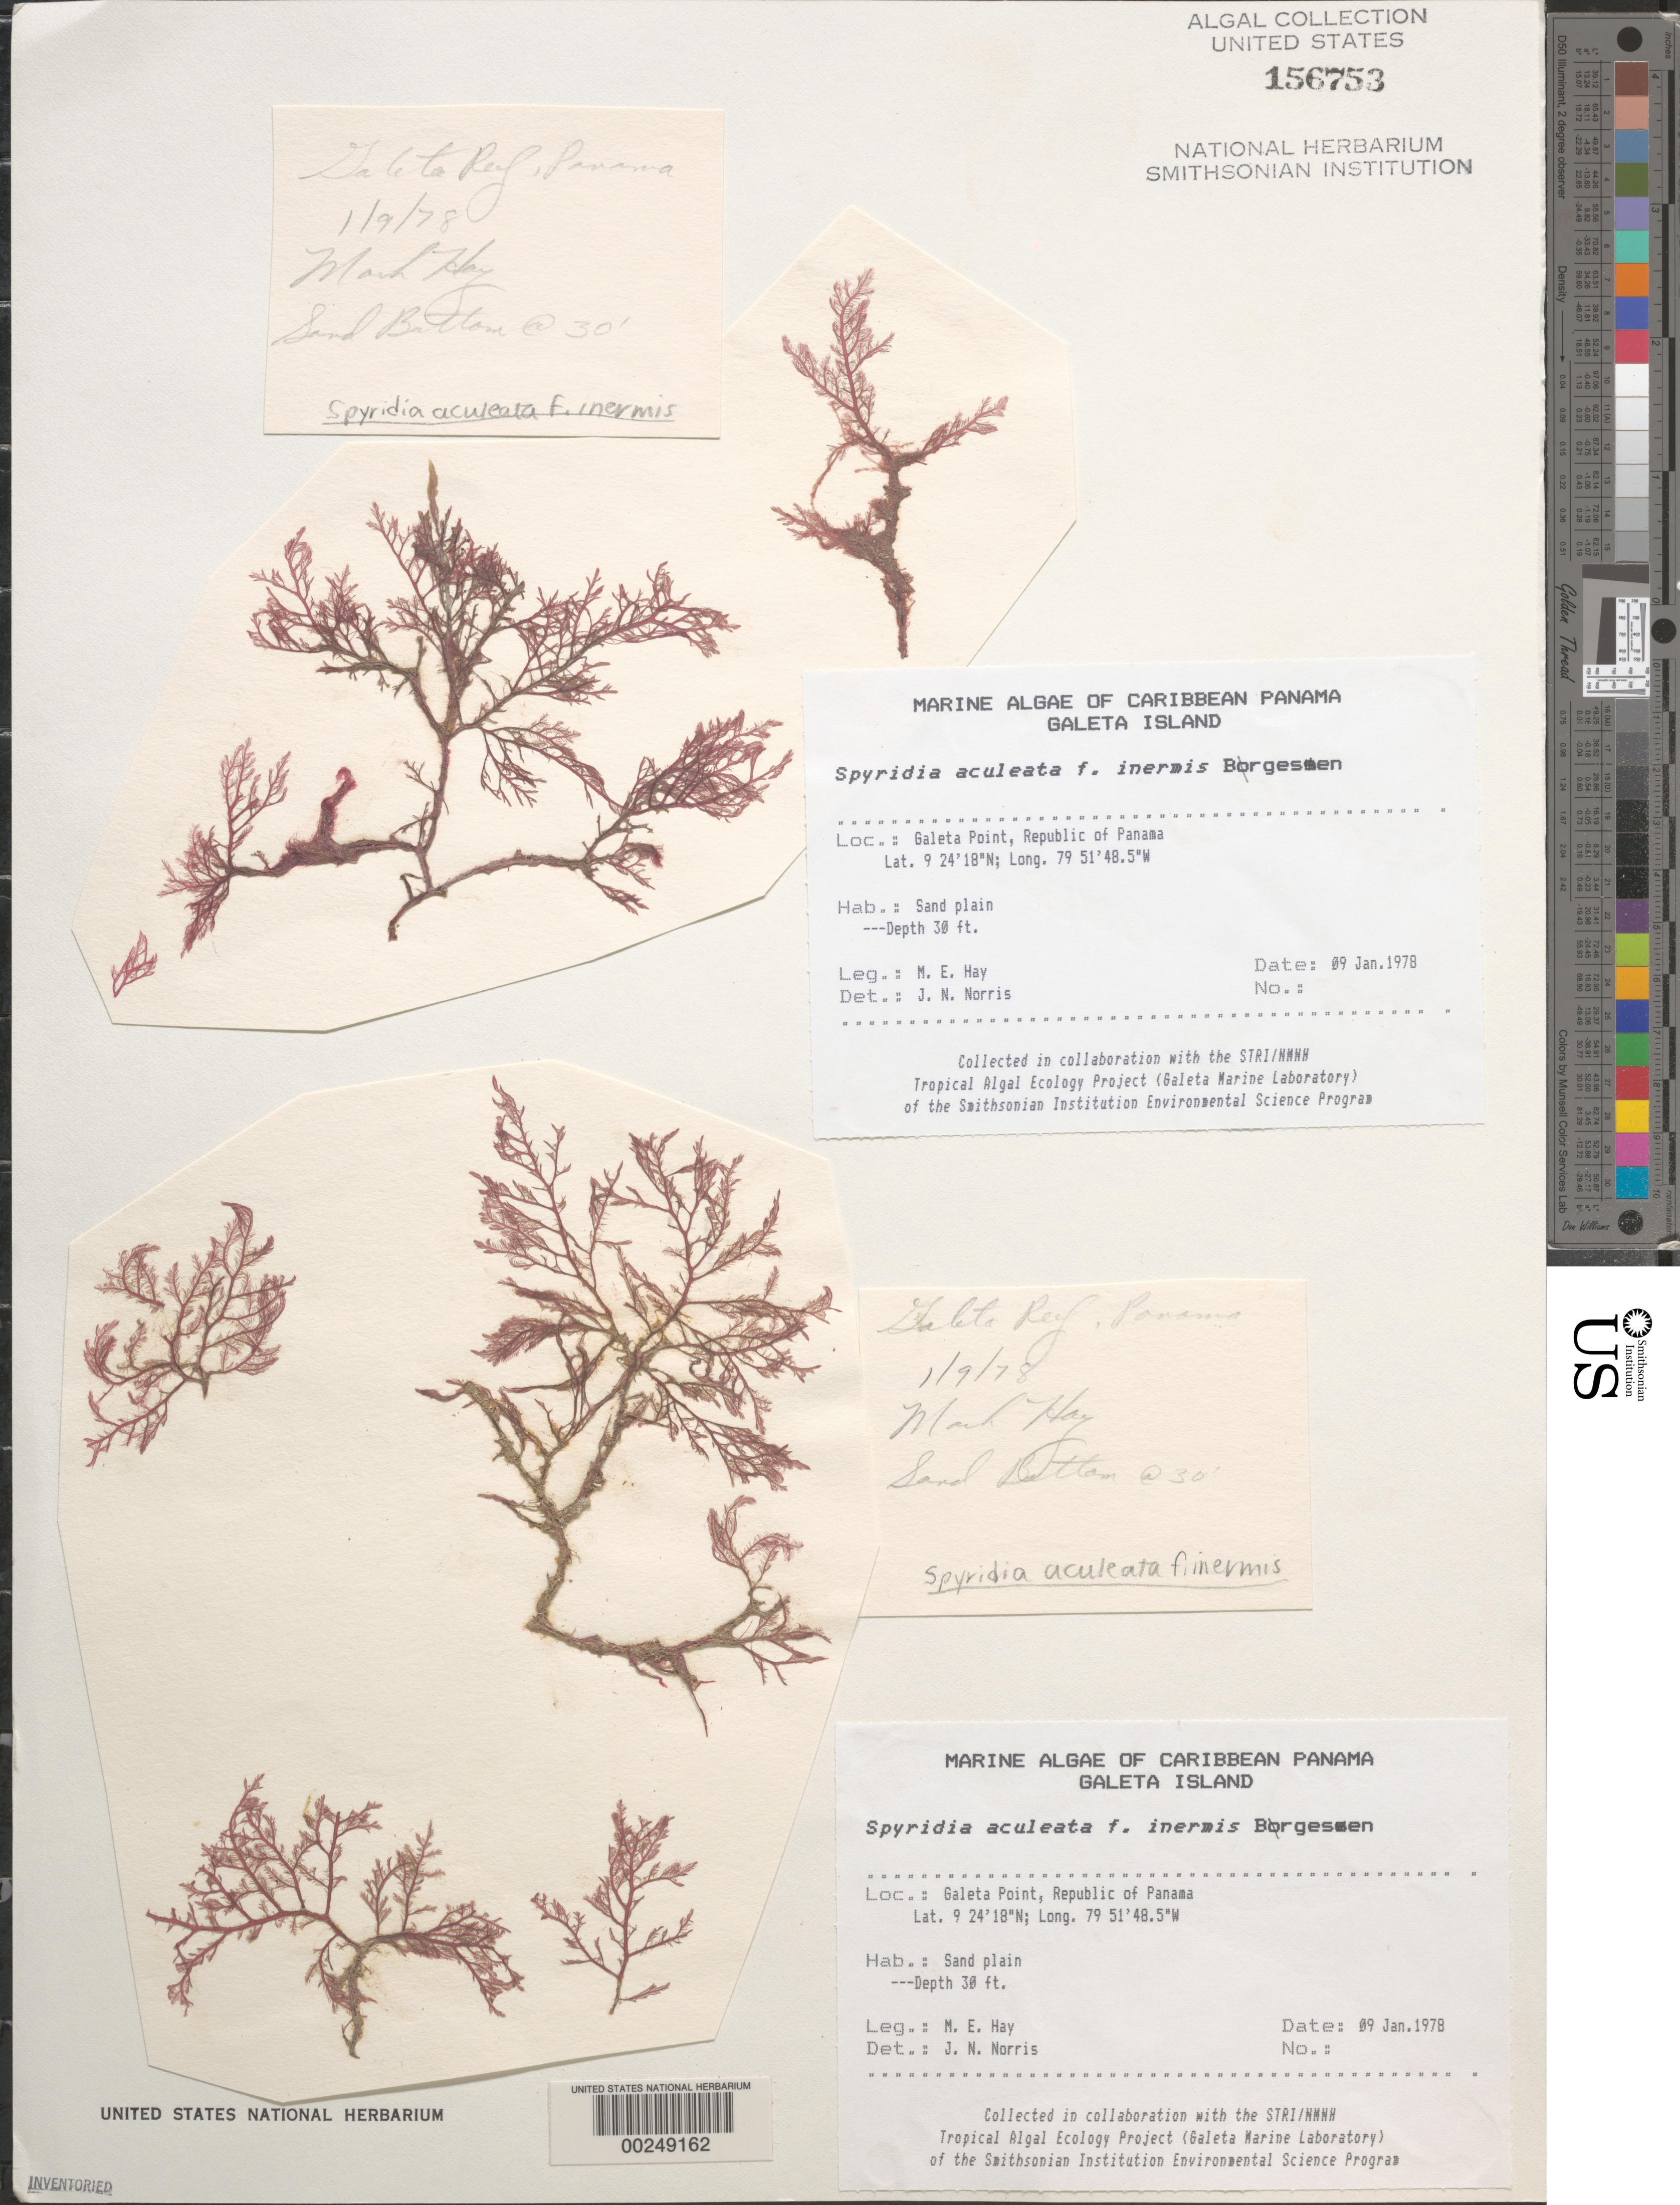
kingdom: Plantae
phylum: Rhodophyta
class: Florideophyceae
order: Ceramiales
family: Spyridiaceae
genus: Spyridia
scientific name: Spyridia aculeata f. inermis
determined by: Norris, James N.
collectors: M. E. Hay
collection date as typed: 09 Jan 1978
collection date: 1978-01-09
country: Panama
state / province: Colón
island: Galeta Island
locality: Galeta Point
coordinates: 9 24' 18" N, 79 51' 48.5" W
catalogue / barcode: US 156753